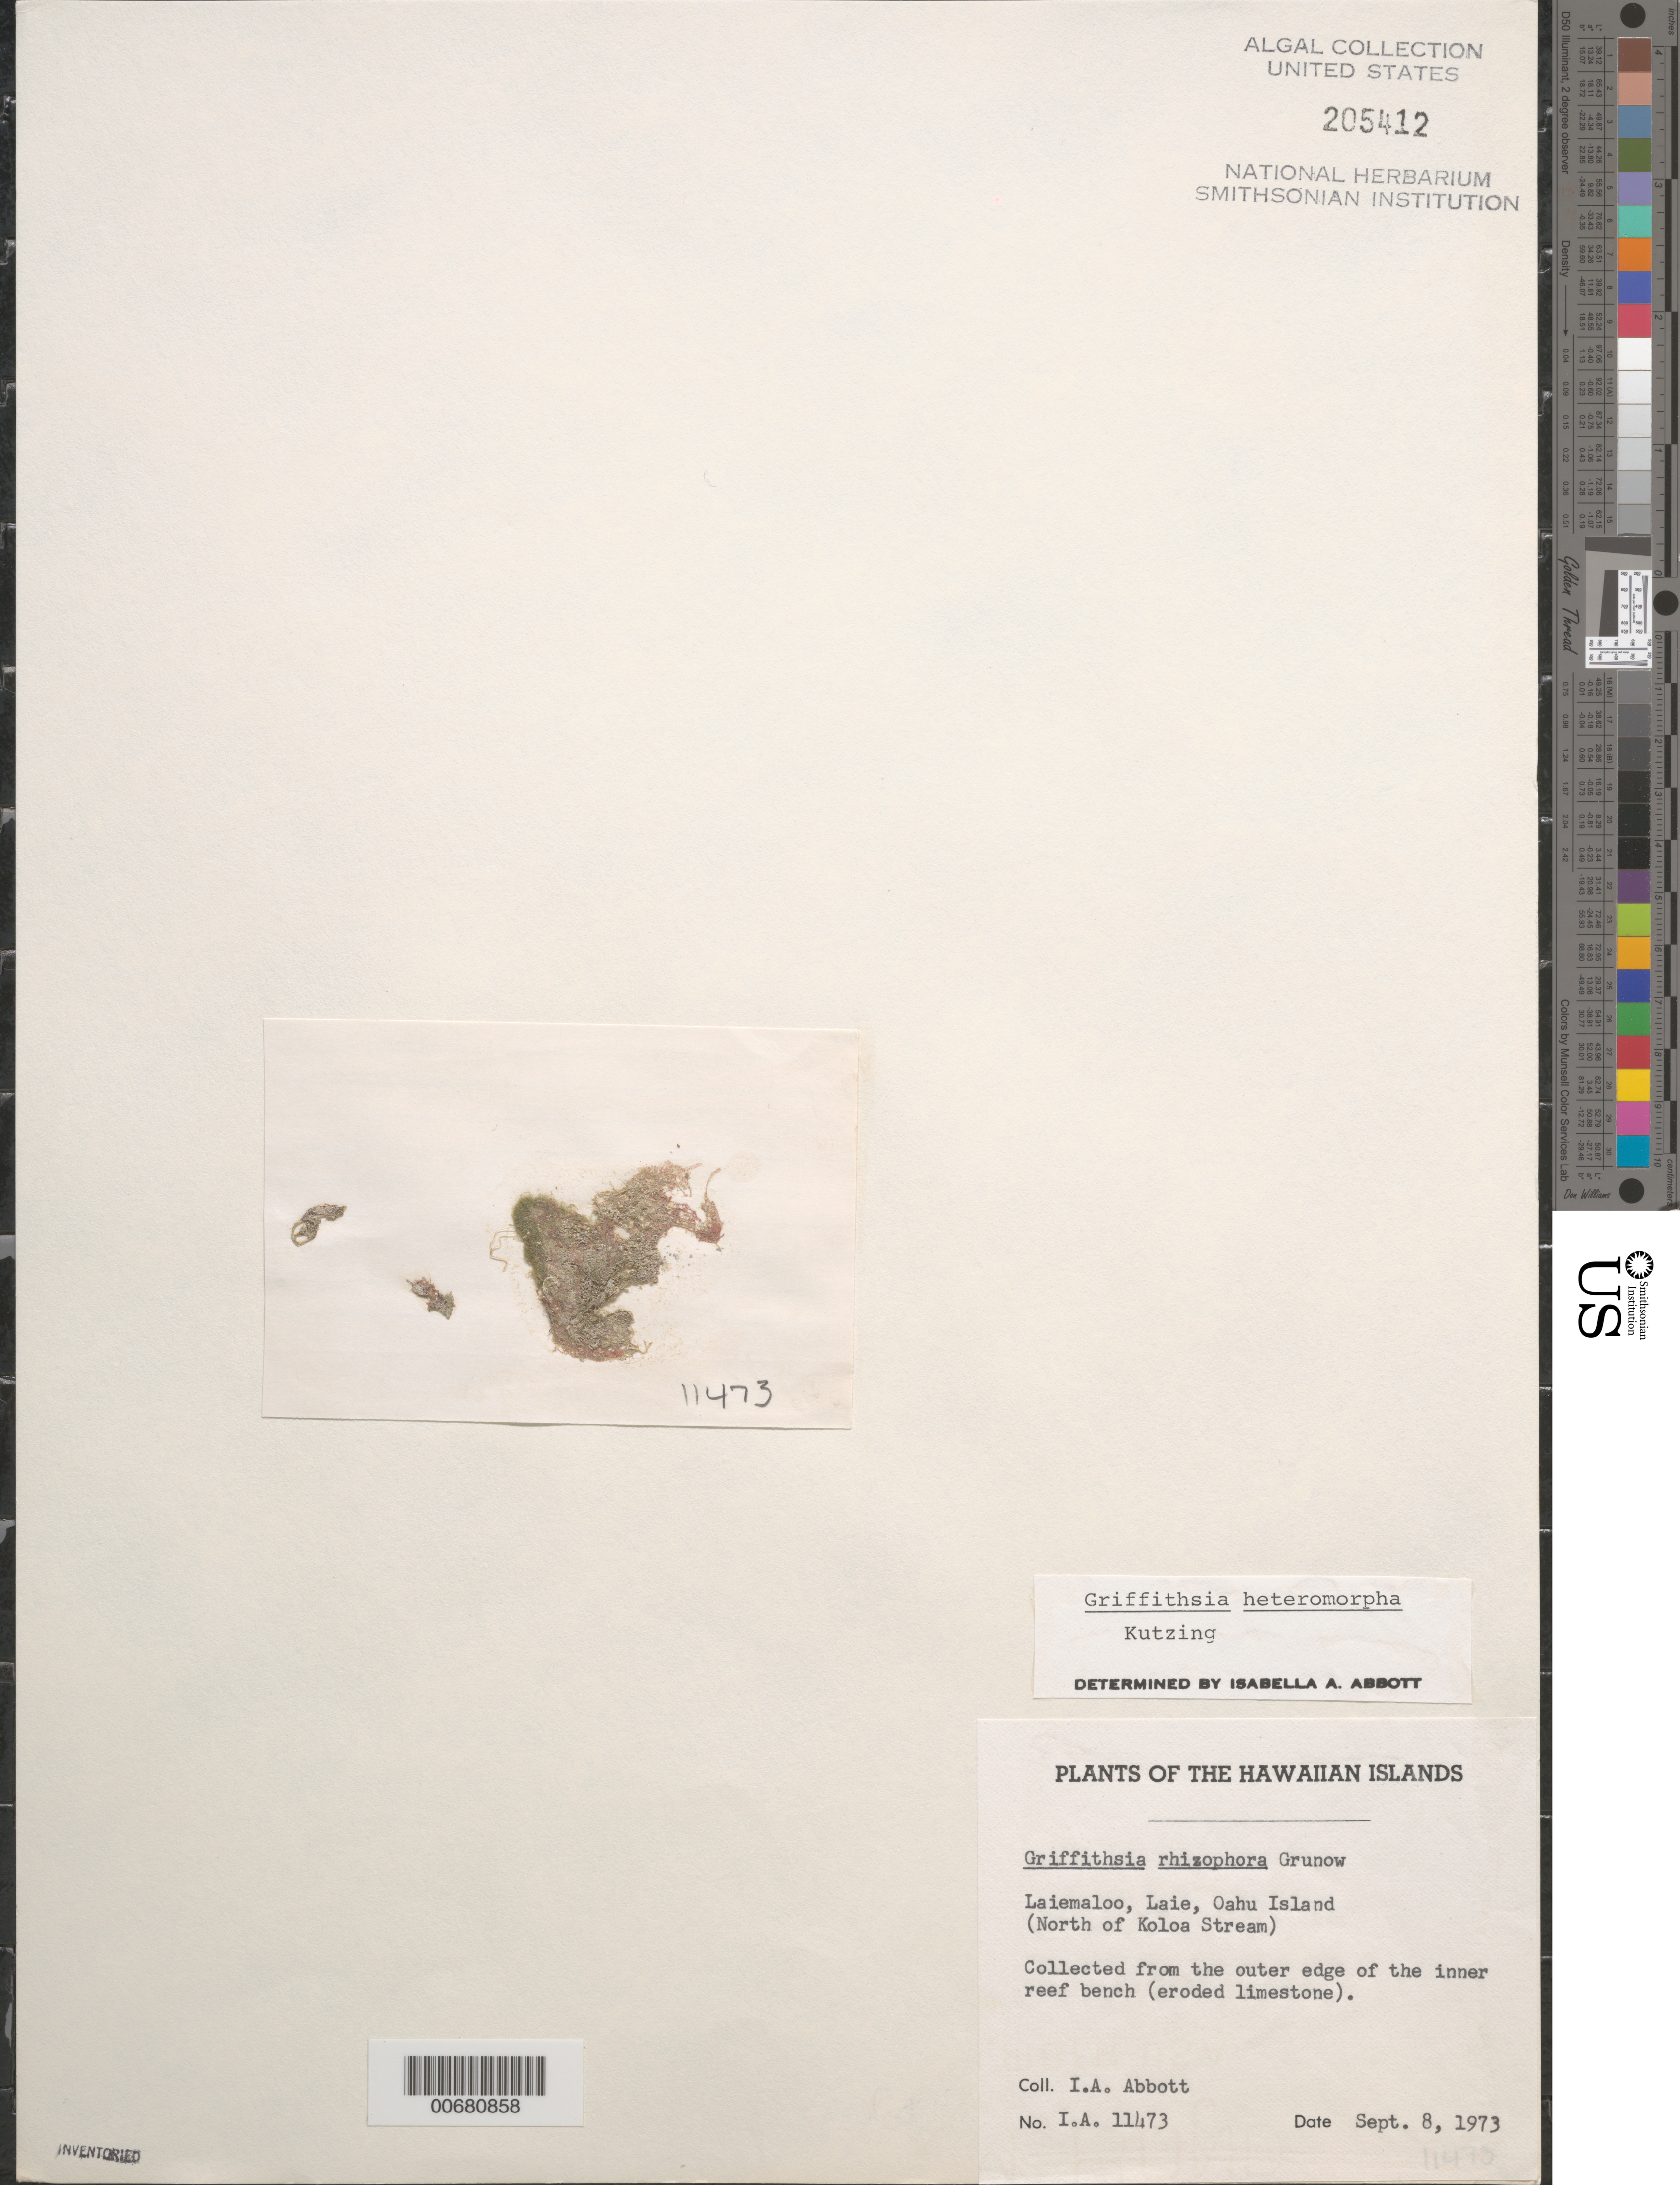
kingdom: Plantae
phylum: Rhodophyta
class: Florideophyceae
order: Ceramiales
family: Wrangeliaceae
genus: Griffithsia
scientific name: Griffithsia heteromorpha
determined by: Abbott, Isabella A.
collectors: I. A. Abbott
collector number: IAA 11473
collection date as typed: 08 Sep 1973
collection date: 1973-09-08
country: United States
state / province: Hawaii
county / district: Honolulu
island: Oahu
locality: Laiemaloo, Laie, north of Koloa Stream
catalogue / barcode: US 205412